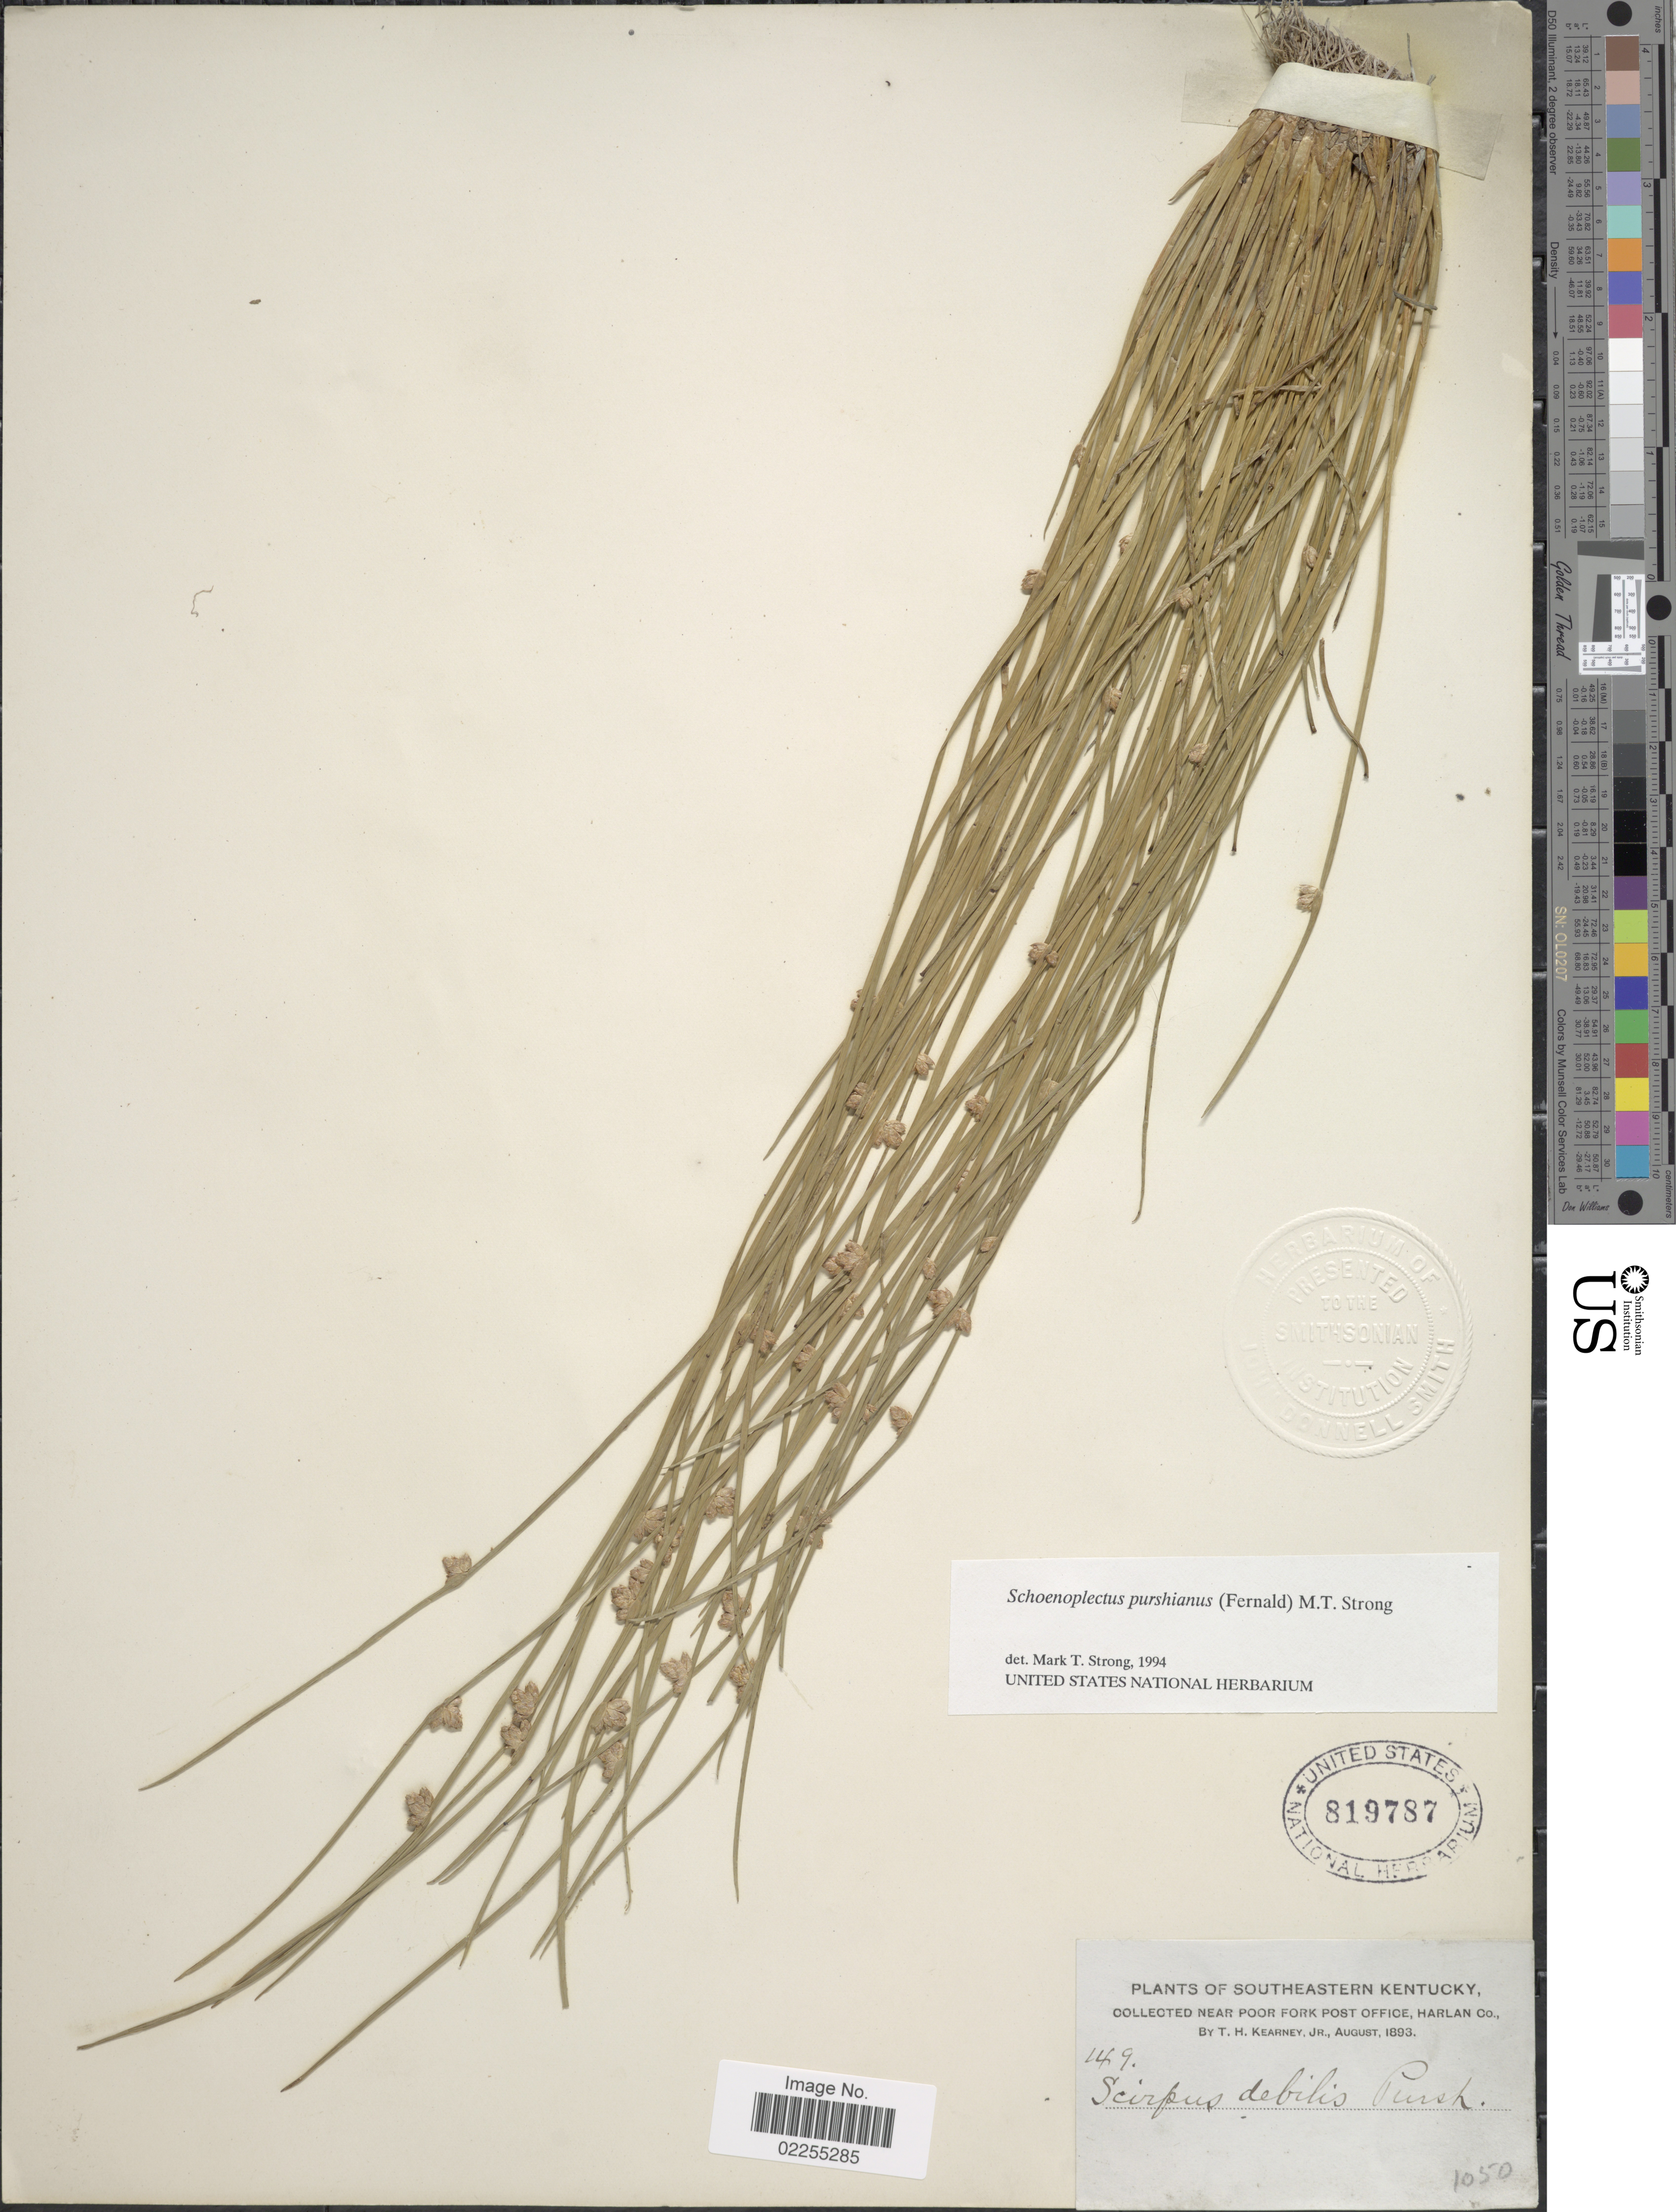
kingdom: Plantae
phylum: Tracheophyta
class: Liliopsida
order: Poales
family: Cyperaceae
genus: Schoenoplectus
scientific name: Schoenoplectus purshianus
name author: (Fernald) M.T. Strong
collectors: T. H. Kearney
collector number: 149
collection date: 1893-08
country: United States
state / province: Kentucky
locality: Southeastern Kentucky. Near Poor Fork Post Office, Harlan Co.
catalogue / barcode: US 819787